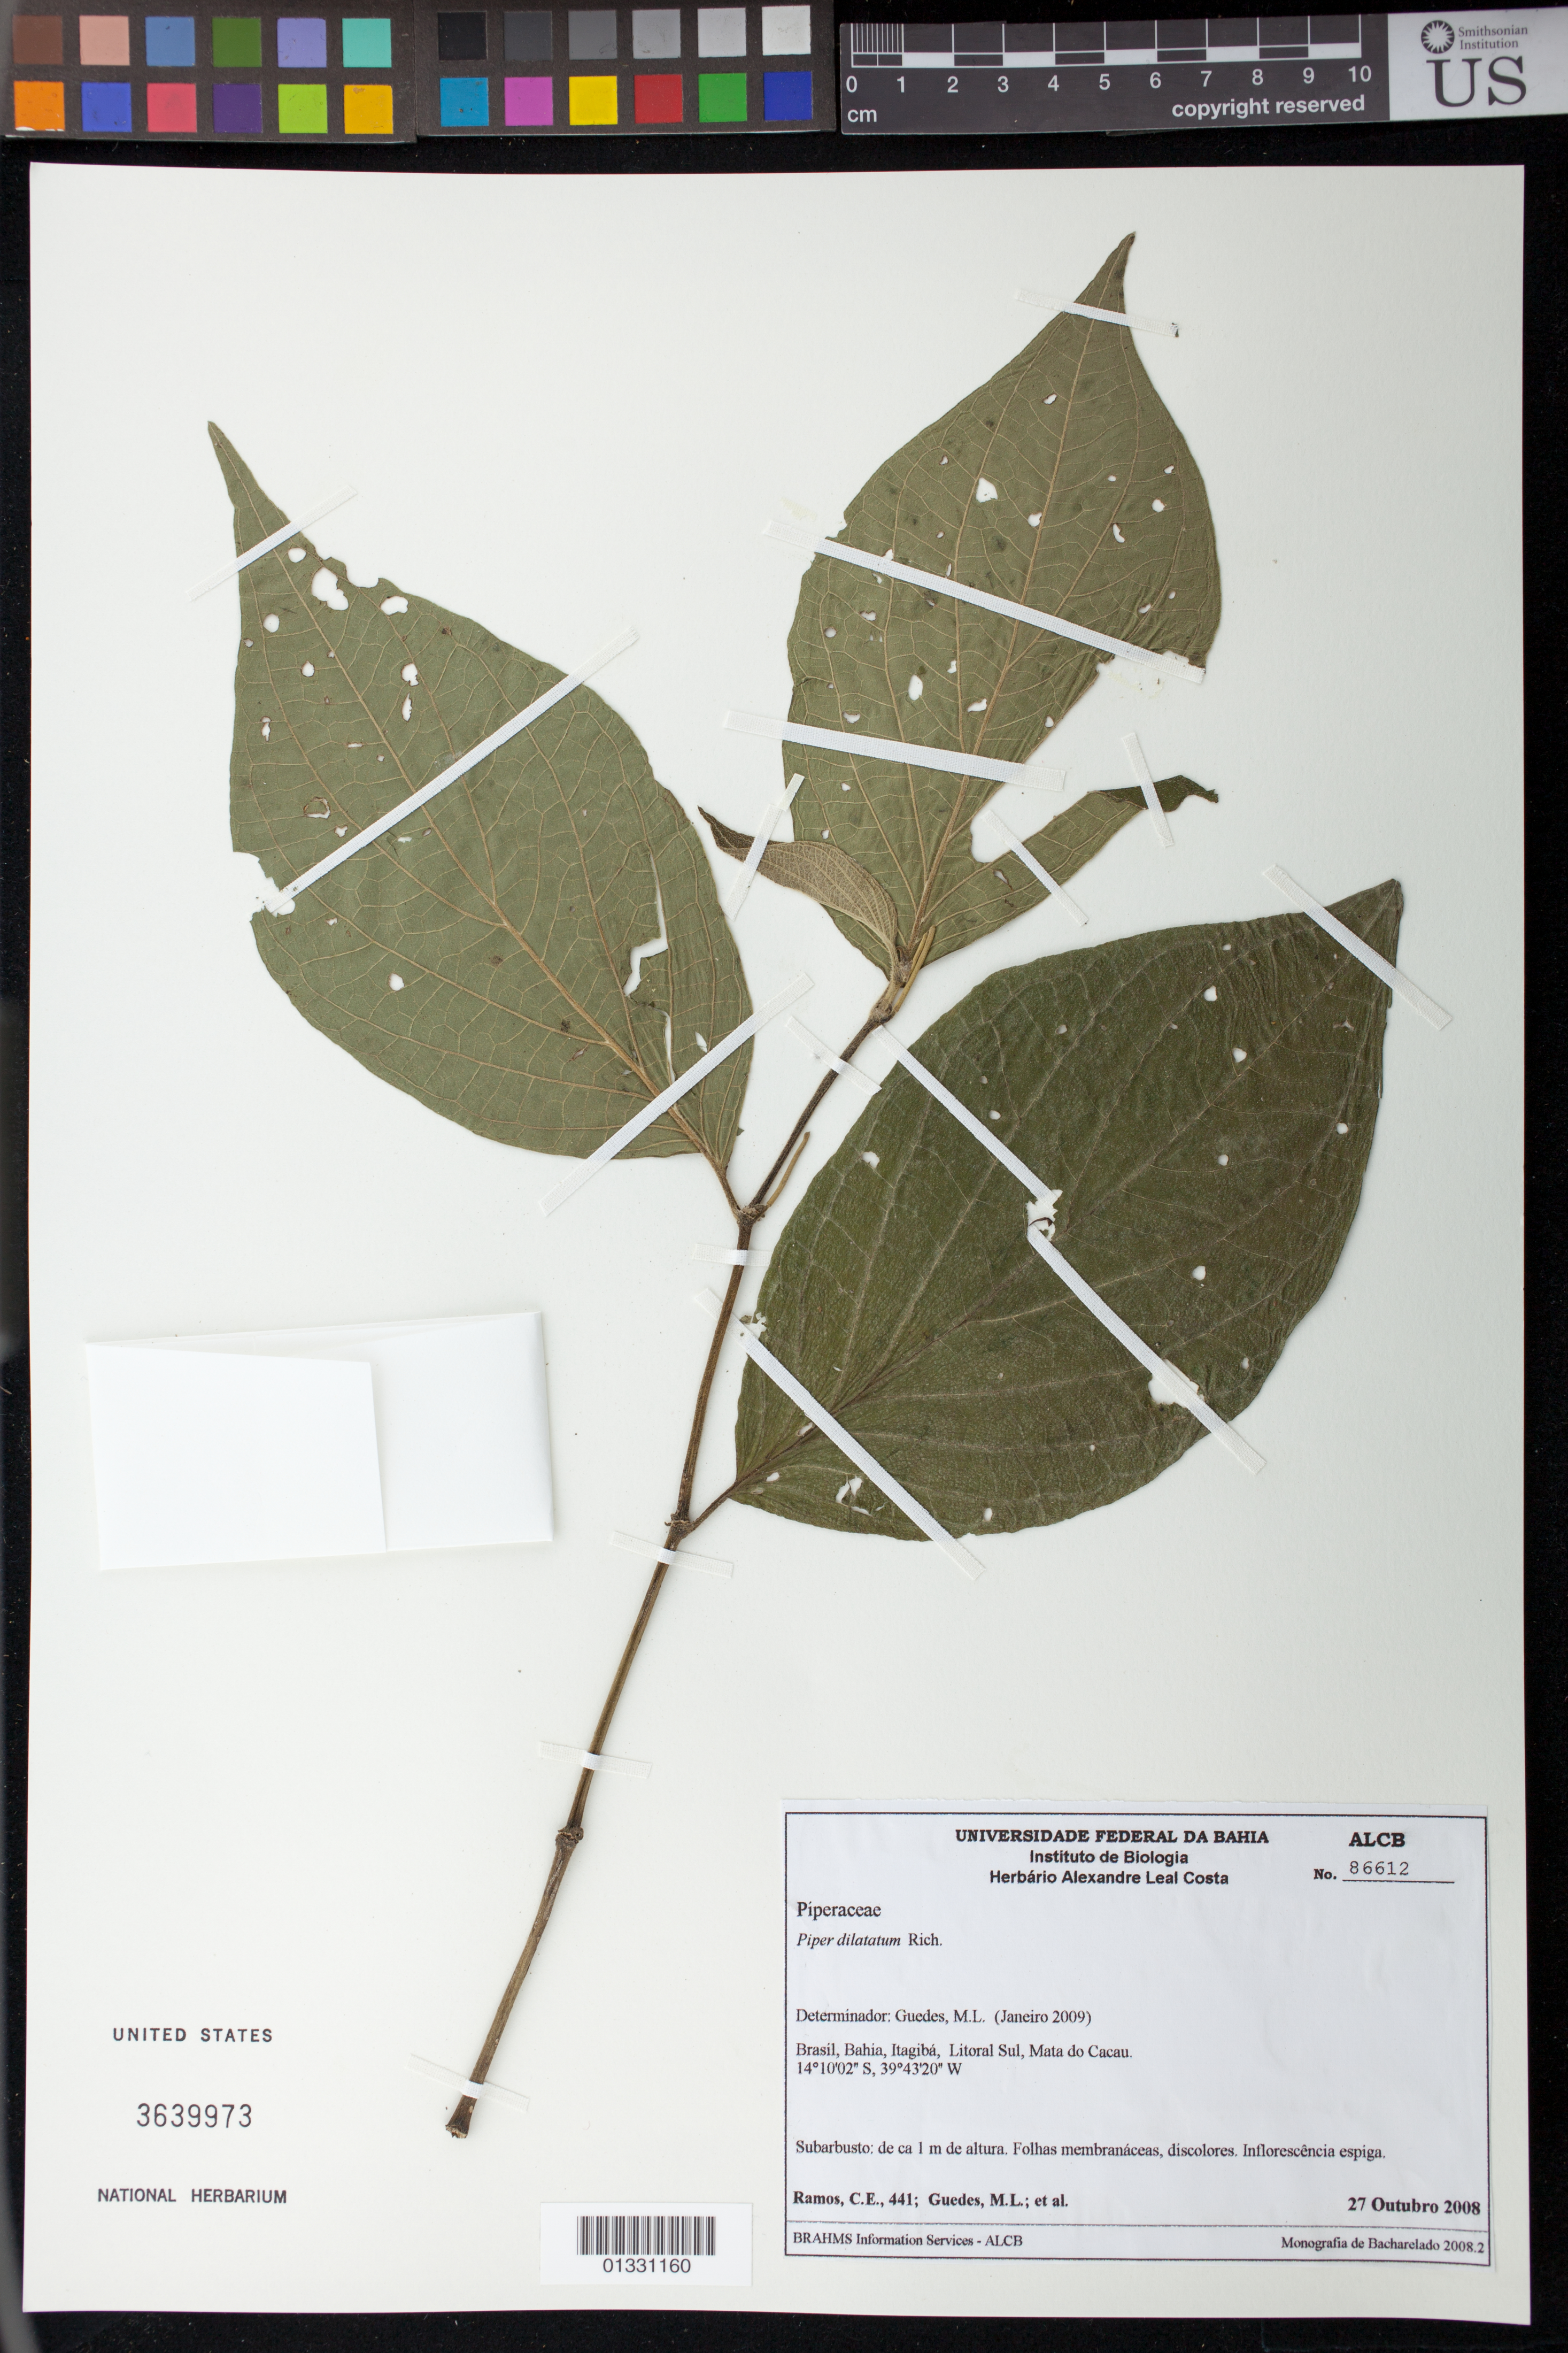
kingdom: Plantae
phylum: Tracheophyta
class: Magnoliopsida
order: Piperales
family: Piperaceae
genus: Piper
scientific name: Piper dilatatum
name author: Rich.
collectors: C. E. Ramos et al.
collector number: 441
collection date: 2008-10-27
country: Brazil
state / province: Bahia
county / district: Itagibá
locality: Litoral Sul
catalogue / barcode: US 3639973